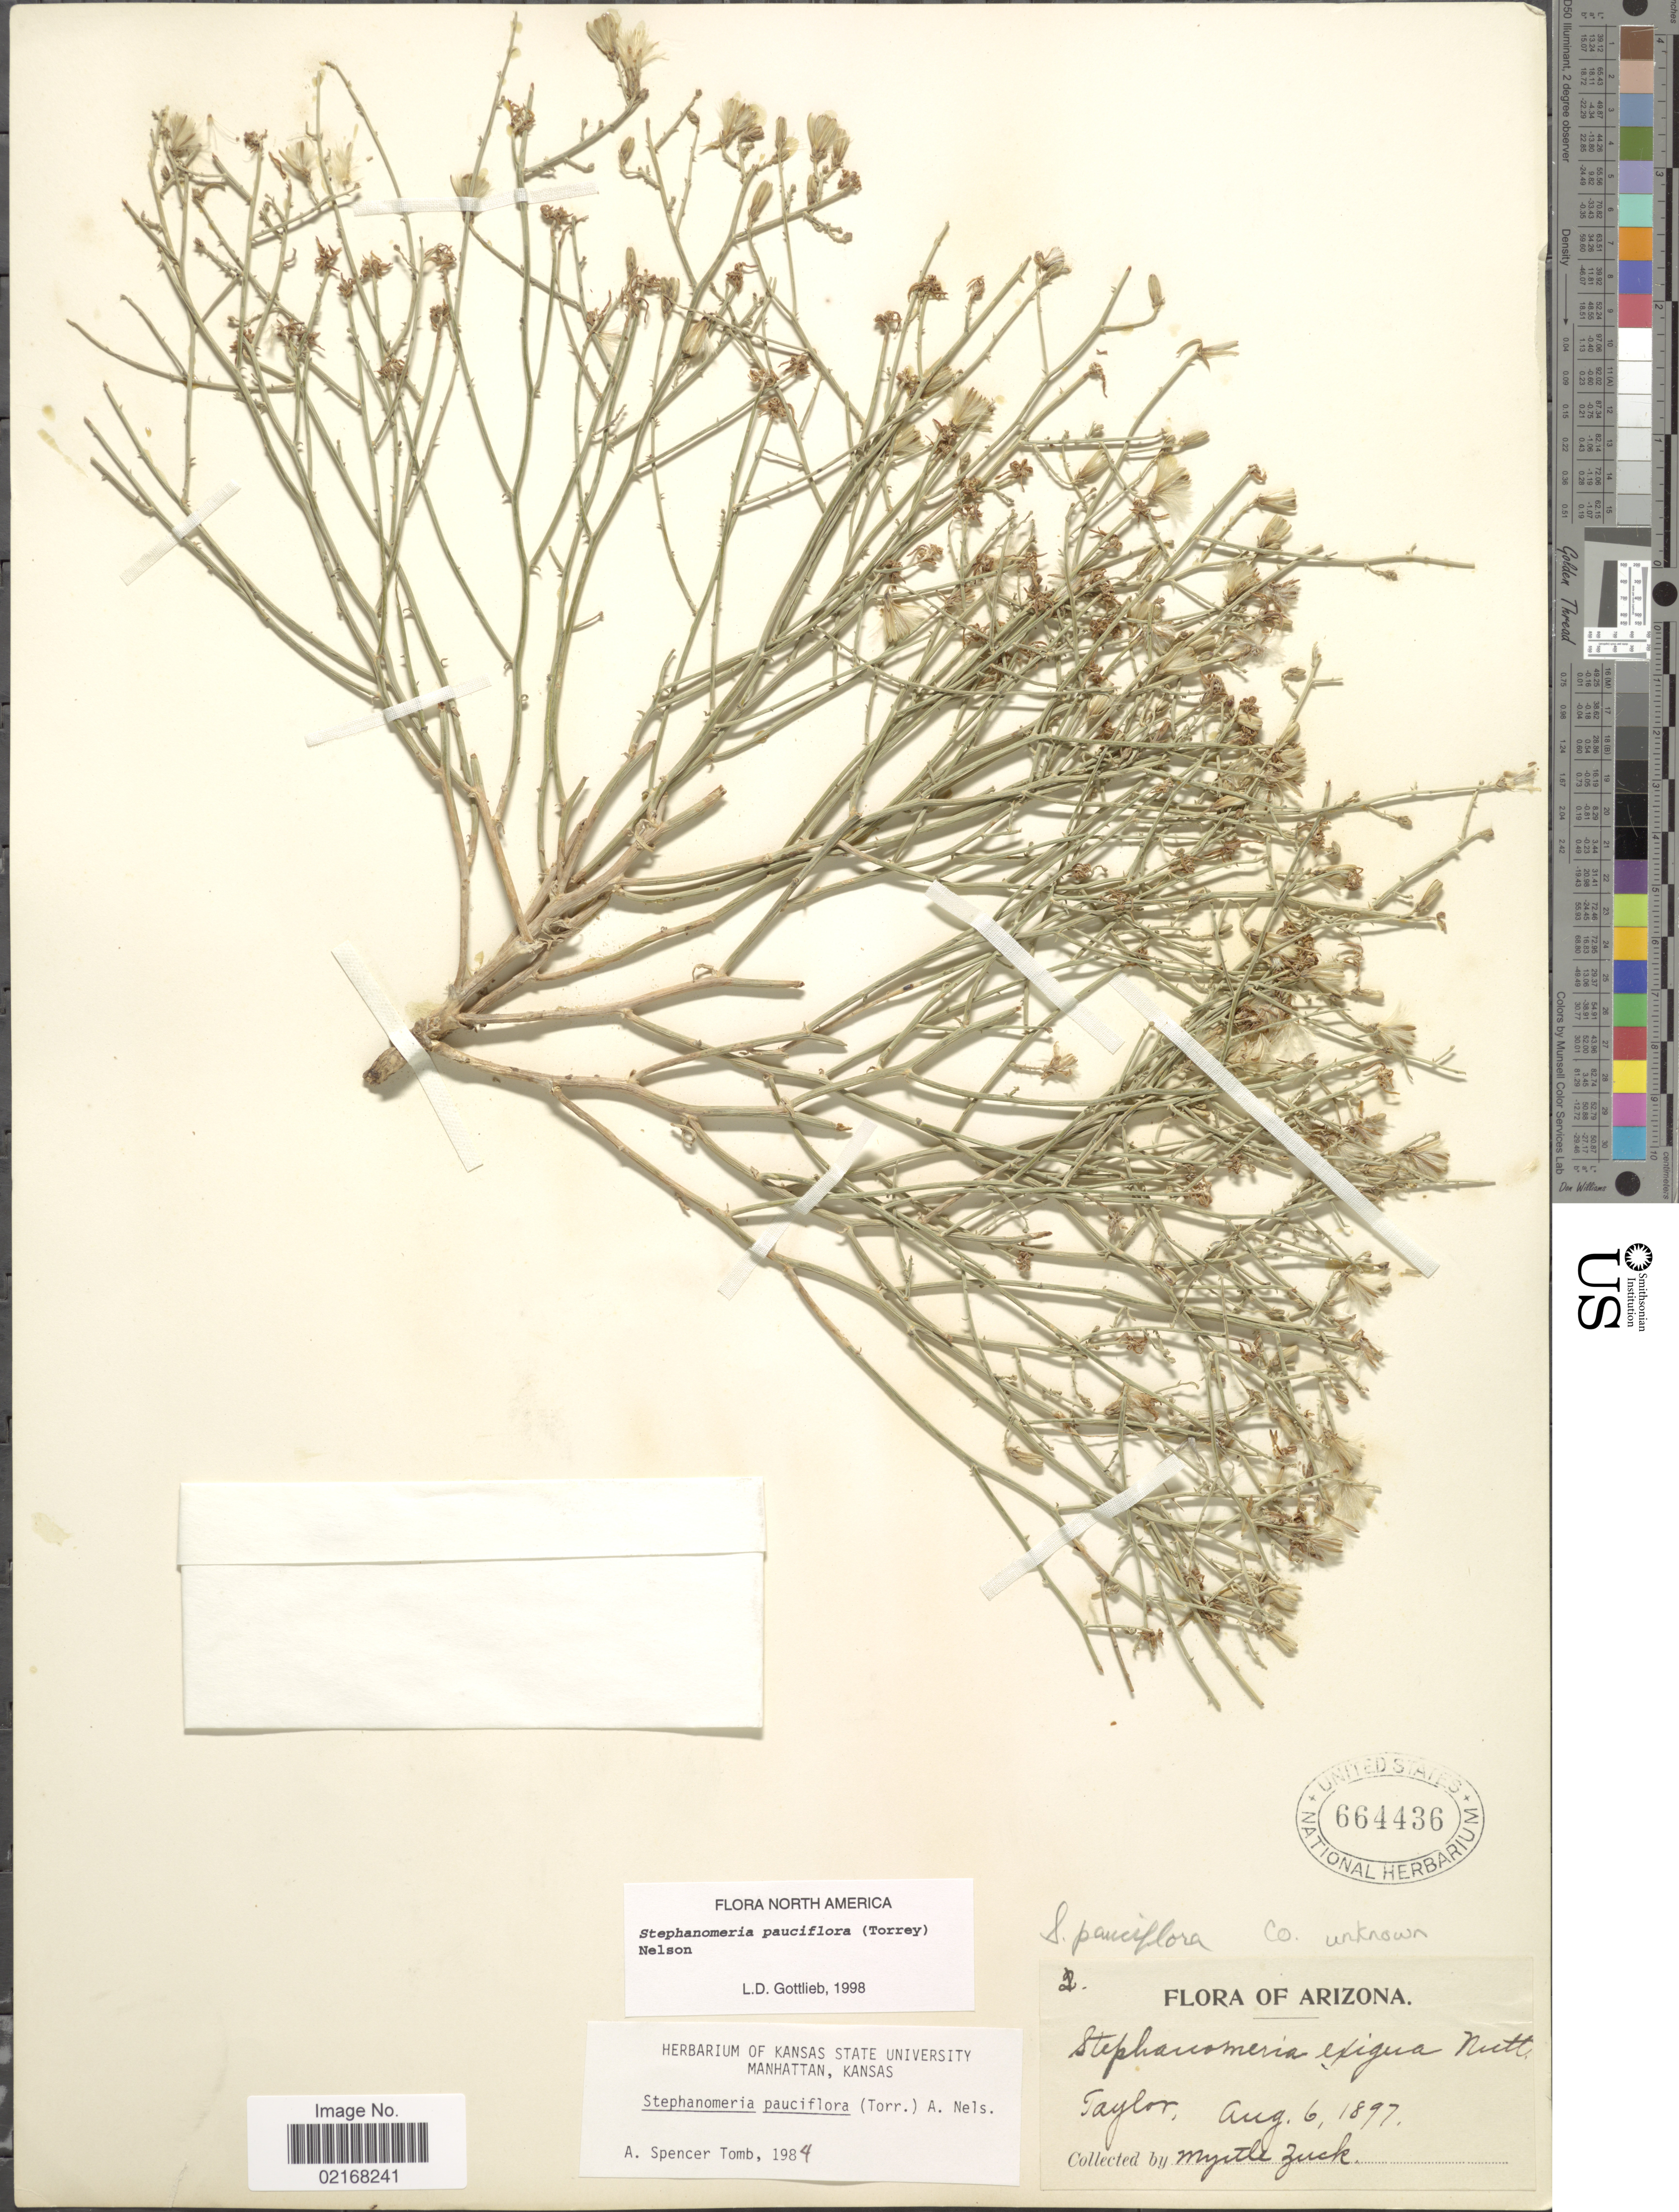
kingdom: Plantae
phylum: Tracheophyta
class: Magnoliopsida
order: Asterales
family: Asteraceae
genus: Stephanomeria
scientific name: Stephanomeria pauciflora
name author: (Torr.) A. Nelson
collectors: M. Zuck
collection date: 1897-08-06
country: United States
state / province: Arizona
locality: Taylor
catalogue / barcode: US 664436